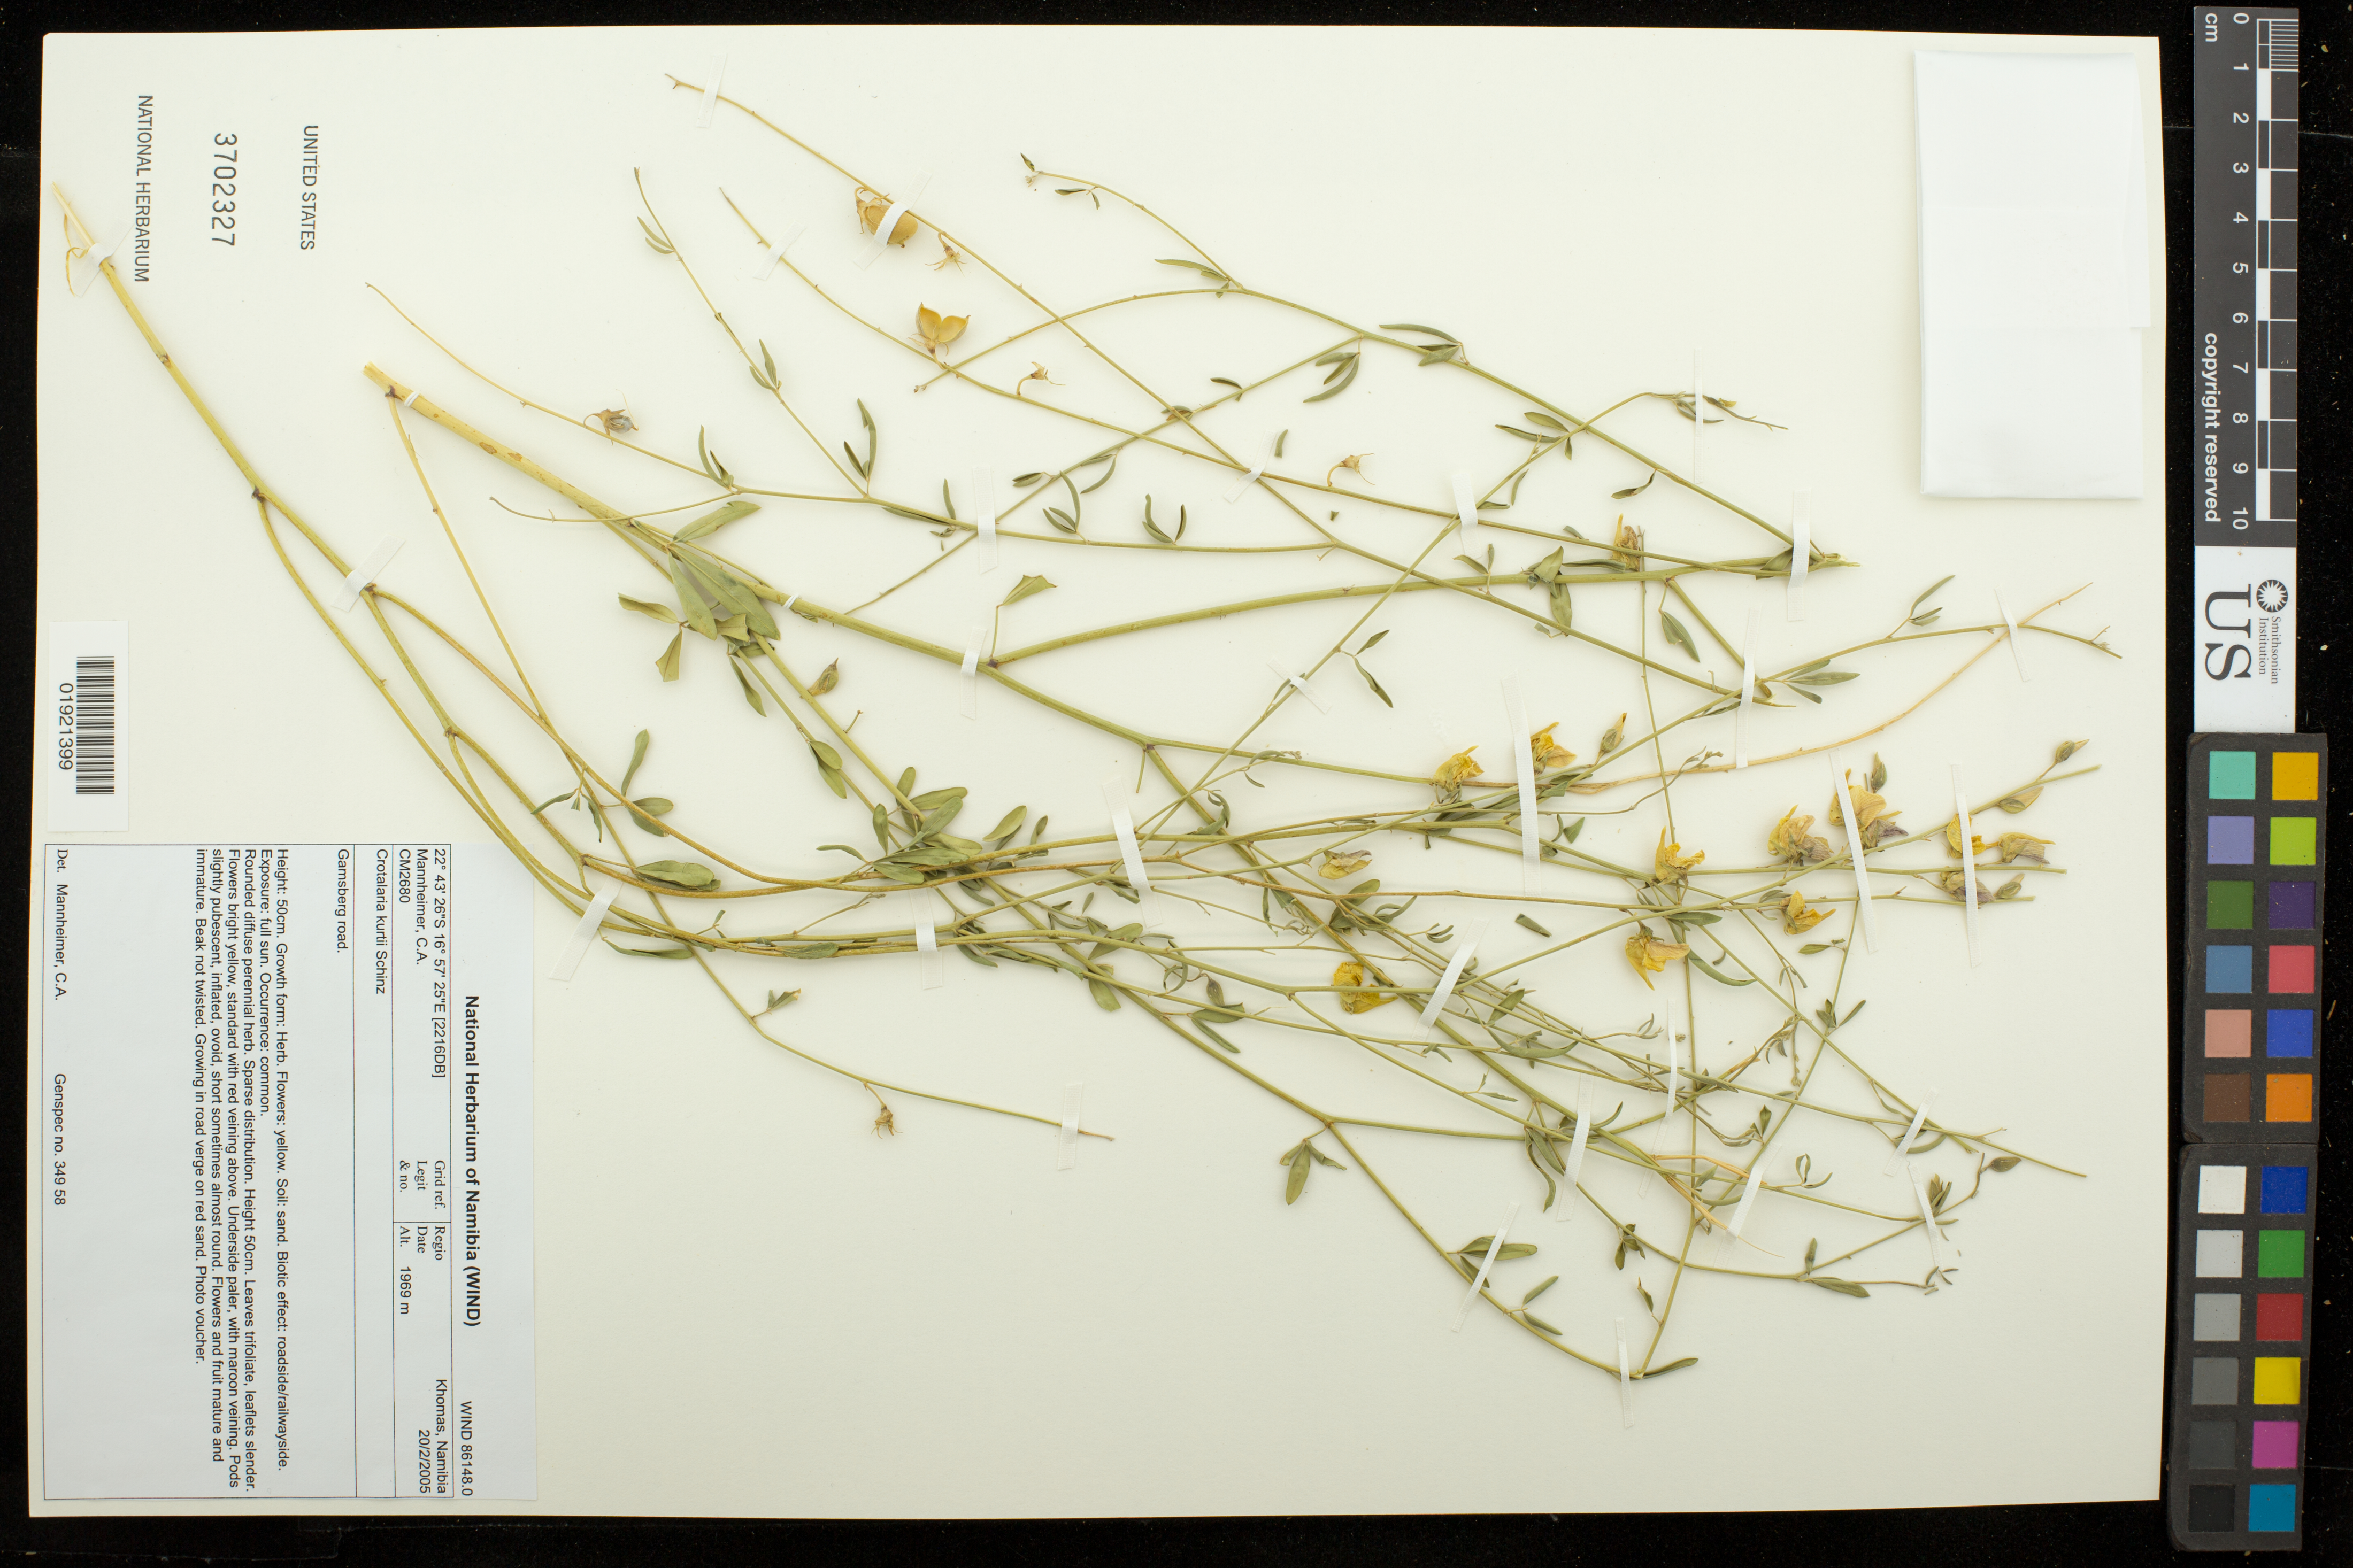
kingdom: Plantae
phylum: Tracheophyta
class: Magnoliopsida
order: Fabales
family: Fabaceae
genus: Crotalaria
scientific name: Crotalaria kurtii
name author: Schinz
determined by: Mannheimer, C. A.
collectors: C. A. Mannheimer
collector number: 2680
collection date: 2005-02-20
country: Namibia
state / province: Khomas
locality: Gamsberg road.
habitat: Growing in road verge on red sand. Roadside/railwayside. Full sun, common.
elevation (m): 1969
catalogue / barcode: US 3702327